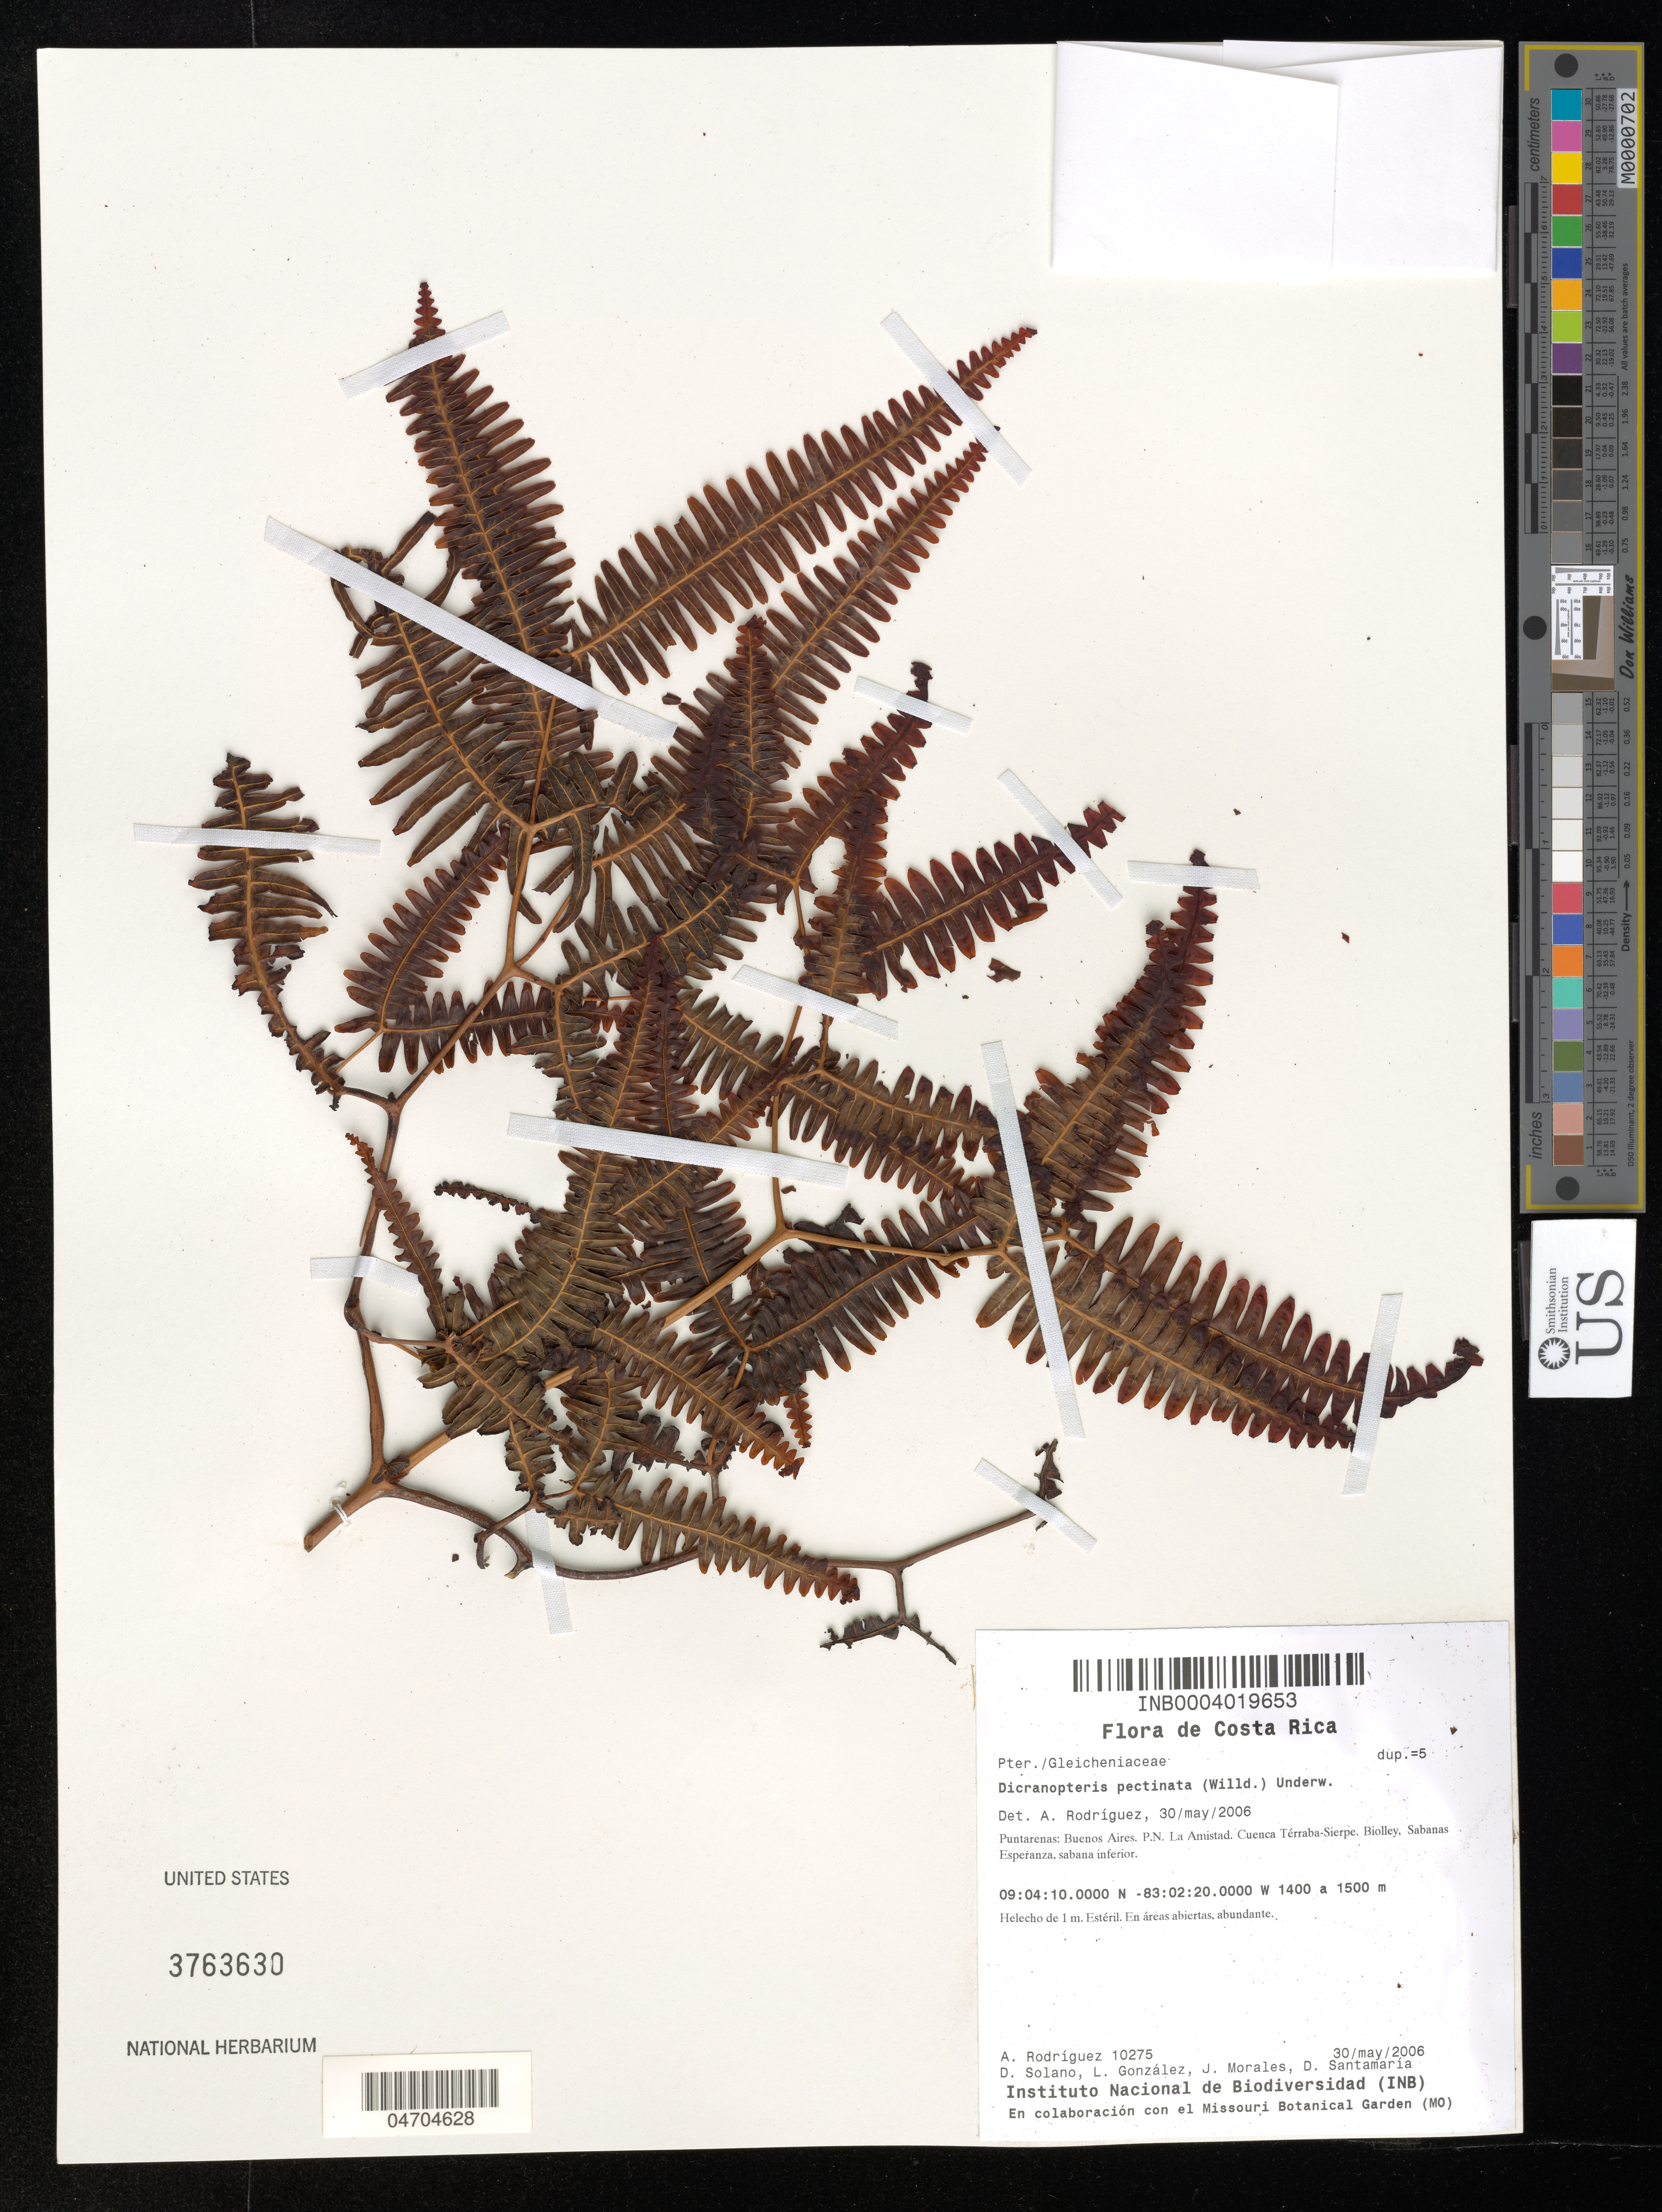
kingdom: Plantae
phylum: Tracheophyta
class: Polypodiopsida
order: Gleicheniales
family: Gleicheniaceae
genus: Gleichenella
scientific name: Gleichenella pectinata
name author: (Willd.) Ching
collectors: A. Rodríguez, D. Solano, L. Gonzalez, J. Morales & D. Santamaria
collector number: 10275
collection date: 2006-05-30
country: Costa Rica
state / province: Puntarenas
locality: Buenos Aires. P. N. La Amistad. Cuenca Térraba-Sierpe. Biolley, Sabanas Esperanza, sabana inferior.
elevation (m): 1400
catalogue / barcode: US 3763630